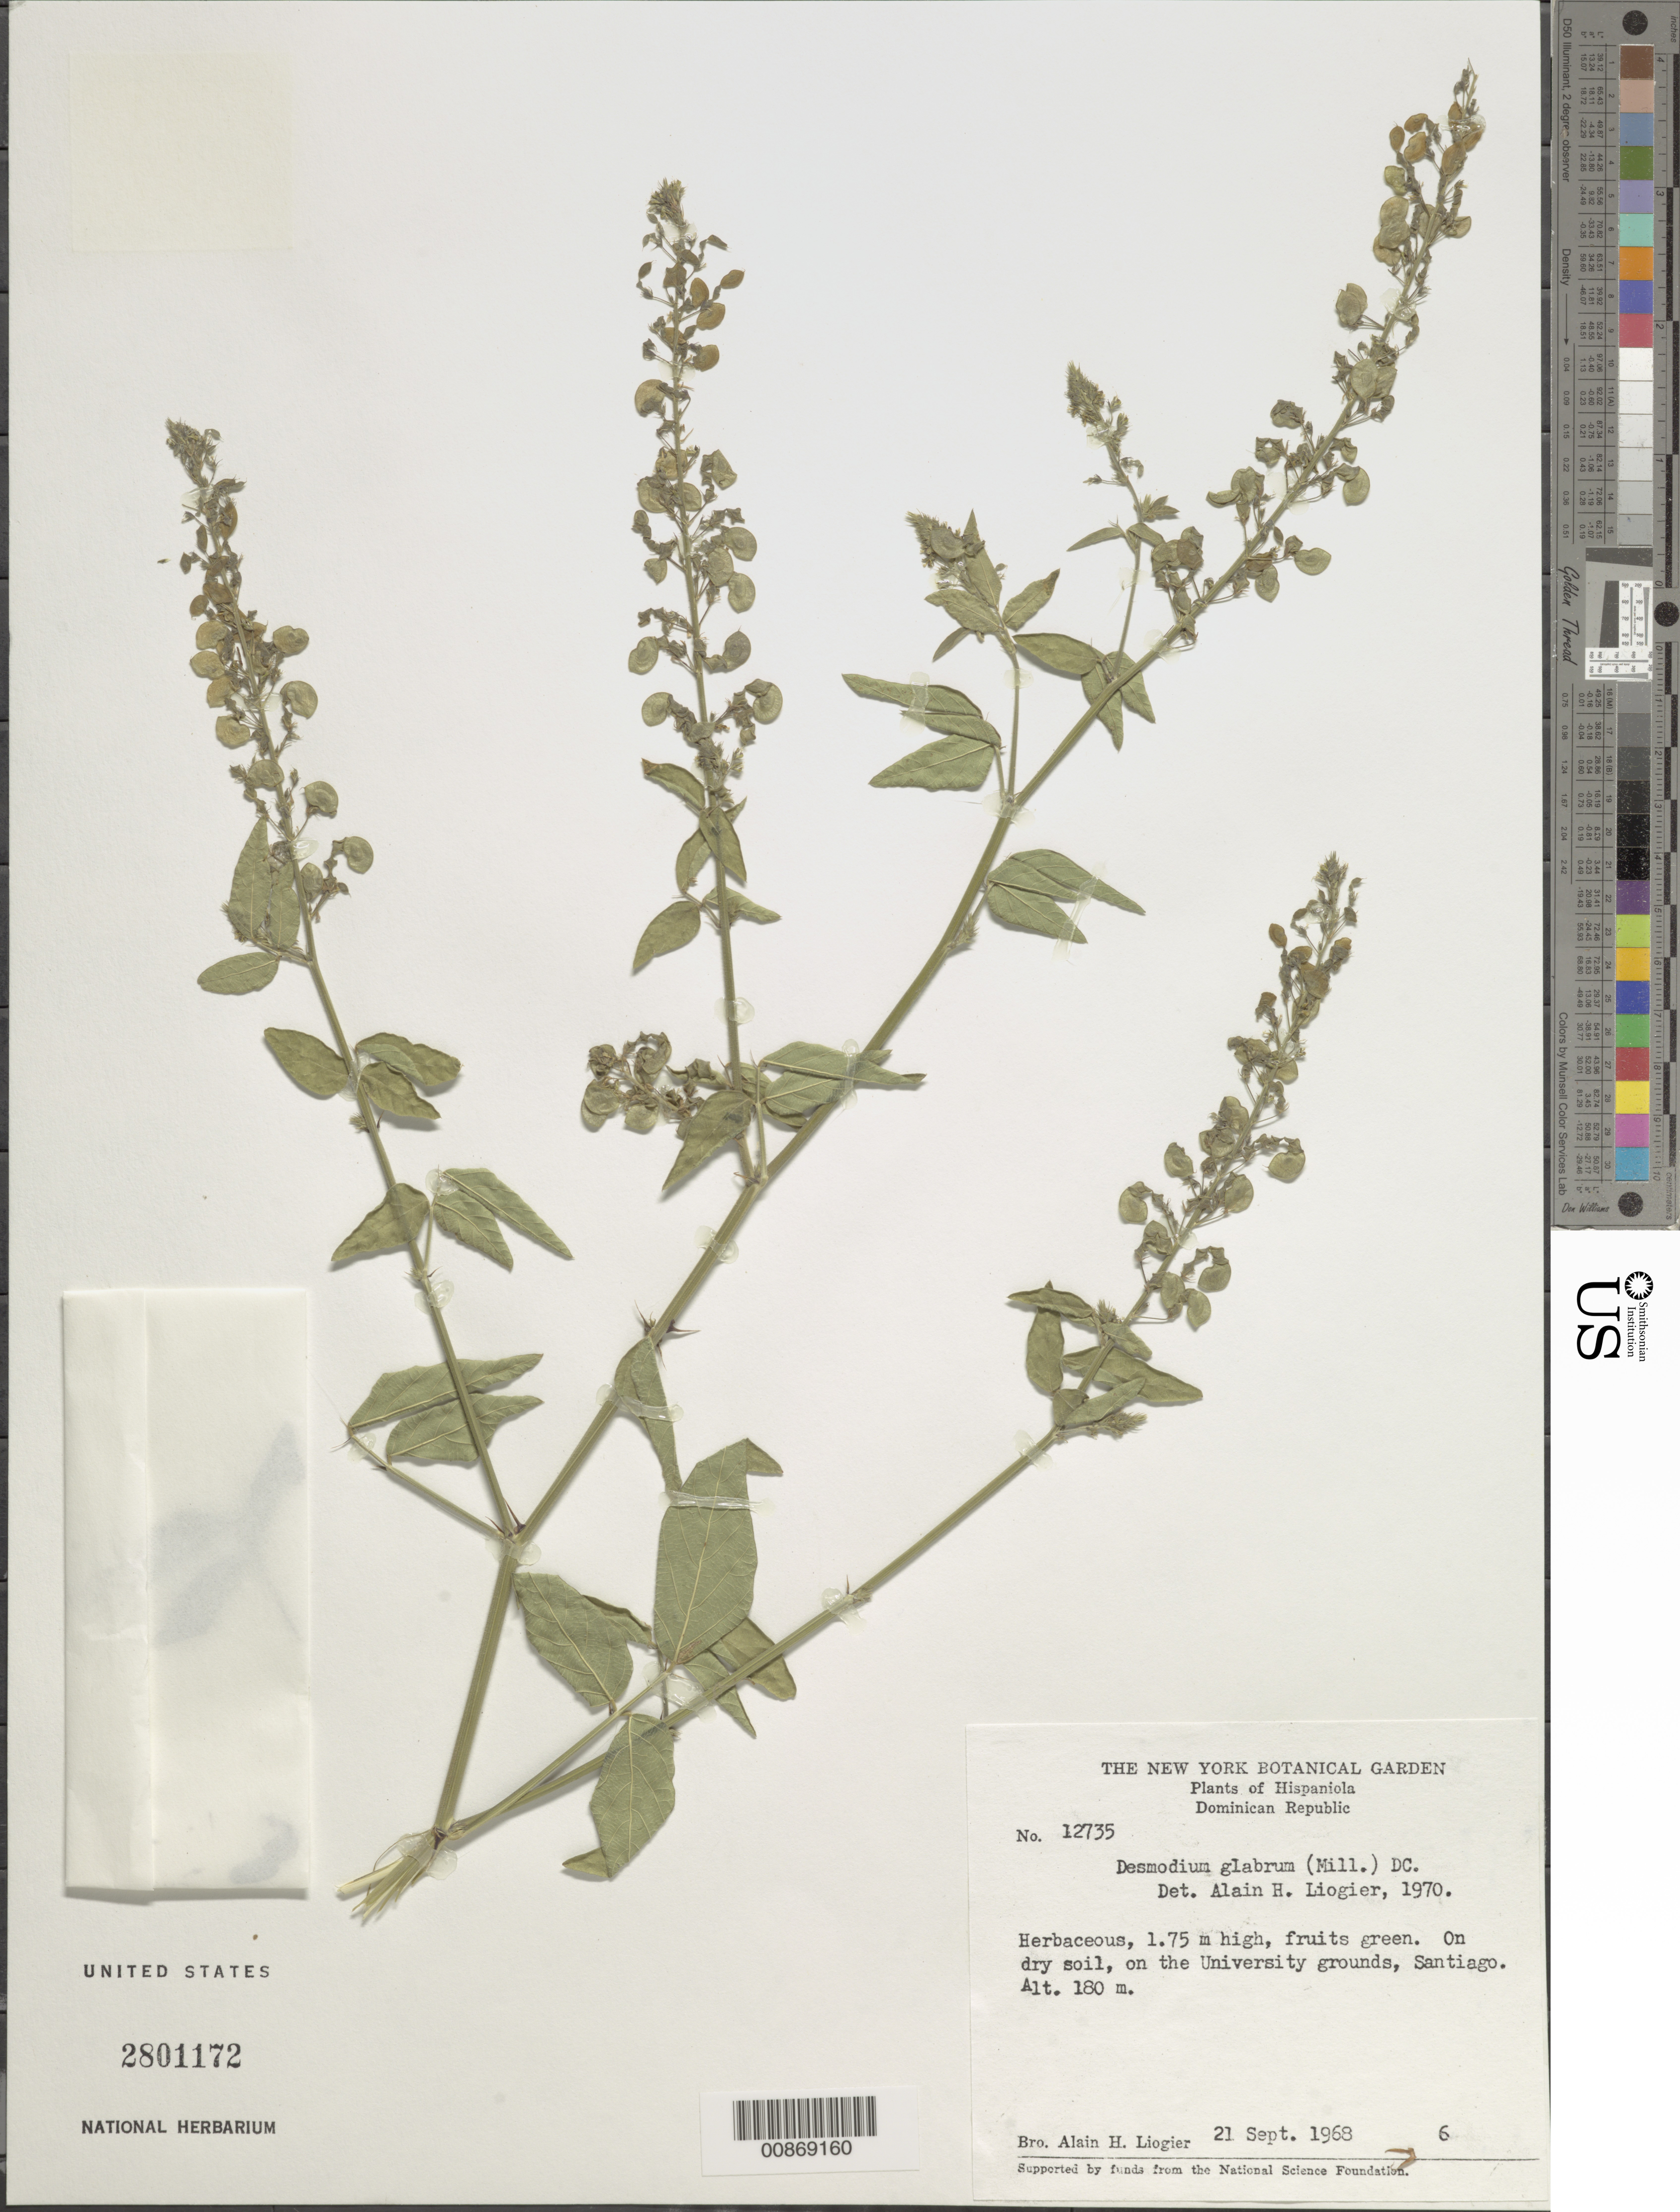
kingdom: Plantae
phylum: Tracheophyta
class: Magnoliopsida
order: Fabales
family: Fabaceae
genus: Desmodium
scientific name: Desmodium glabrum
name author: (Mill.) DC.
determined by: Liogier, Alain H.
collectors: A. H. Liogier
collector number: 12735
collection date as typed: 21 Sep 1968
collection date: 1968-09-21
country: Dominican Republic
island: Hispaniola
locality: On the University grounds, Santiago.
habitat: On dry soil.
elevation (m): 180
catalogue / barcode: US 2801172